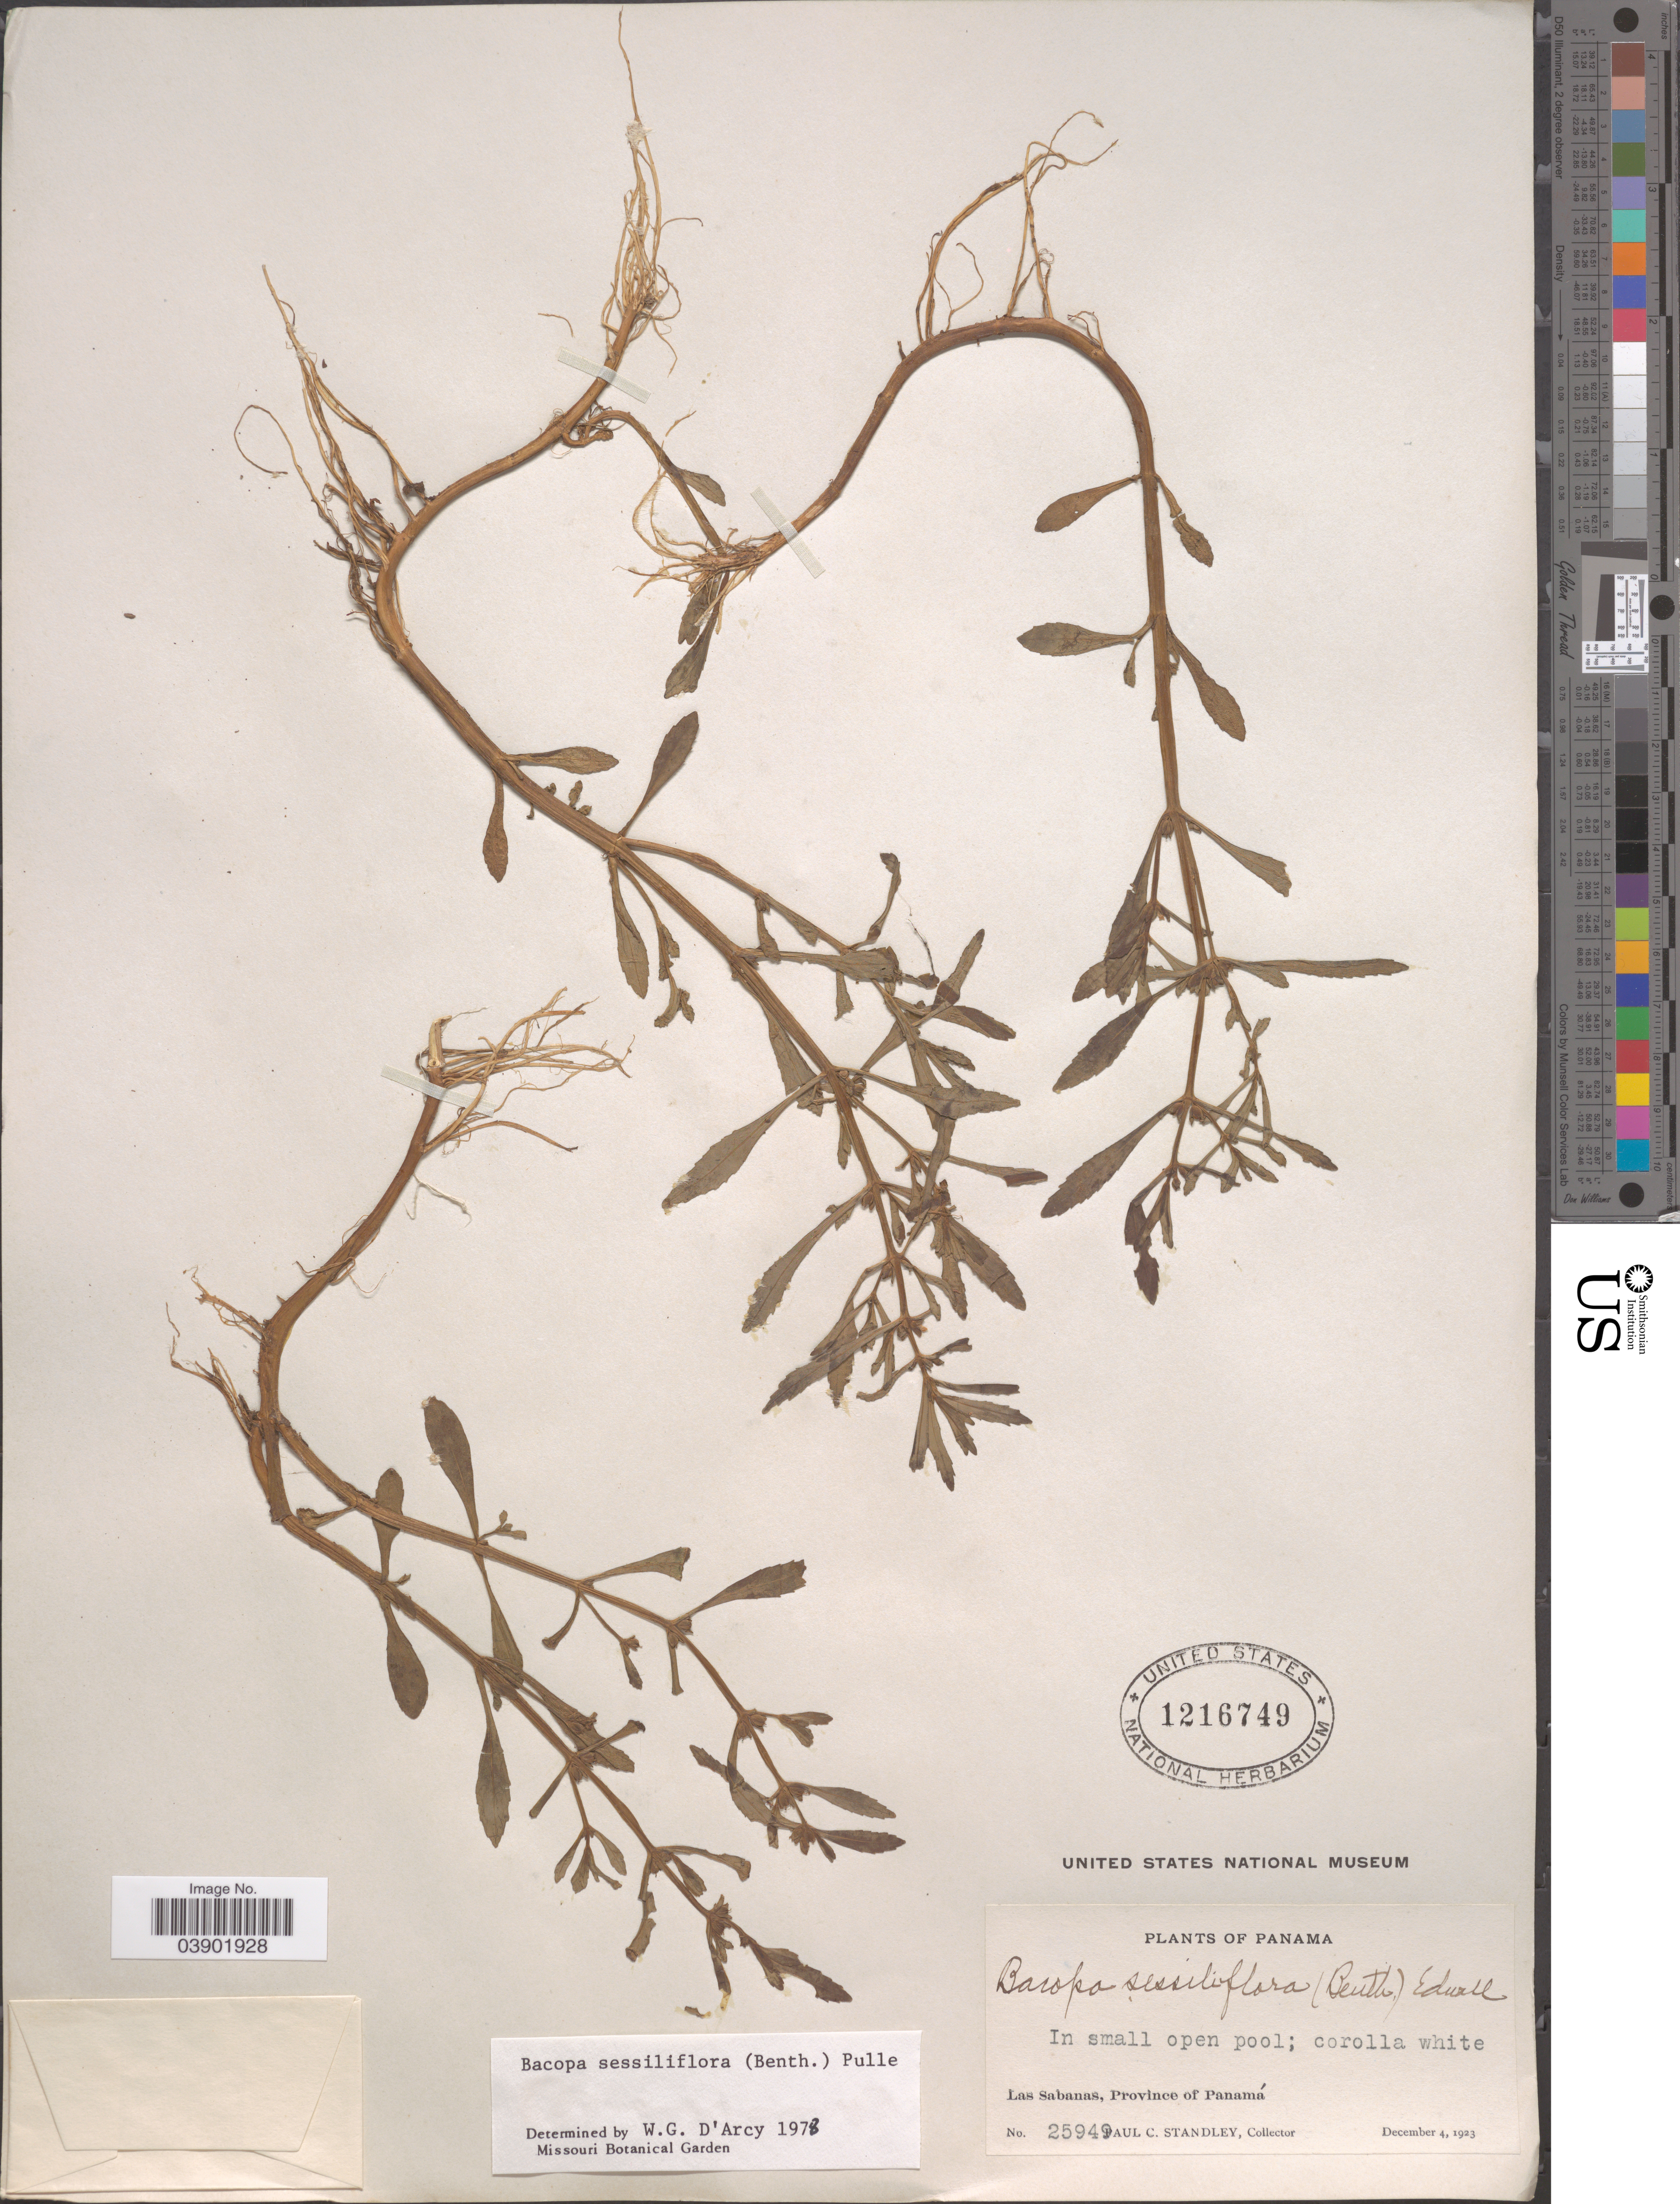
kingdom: Plantae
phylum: Tracheophyta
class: Magnoliopsida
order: Lamiales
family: Plantaginaceae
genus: Bacopa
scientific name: Bacopa sessiliflora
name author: (Benth.) Edwall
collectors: P. C. Standley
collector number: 25949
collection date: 1923-12-04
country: Panama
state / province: Panamá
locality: Las Sabanas.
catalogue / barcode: US 1216749